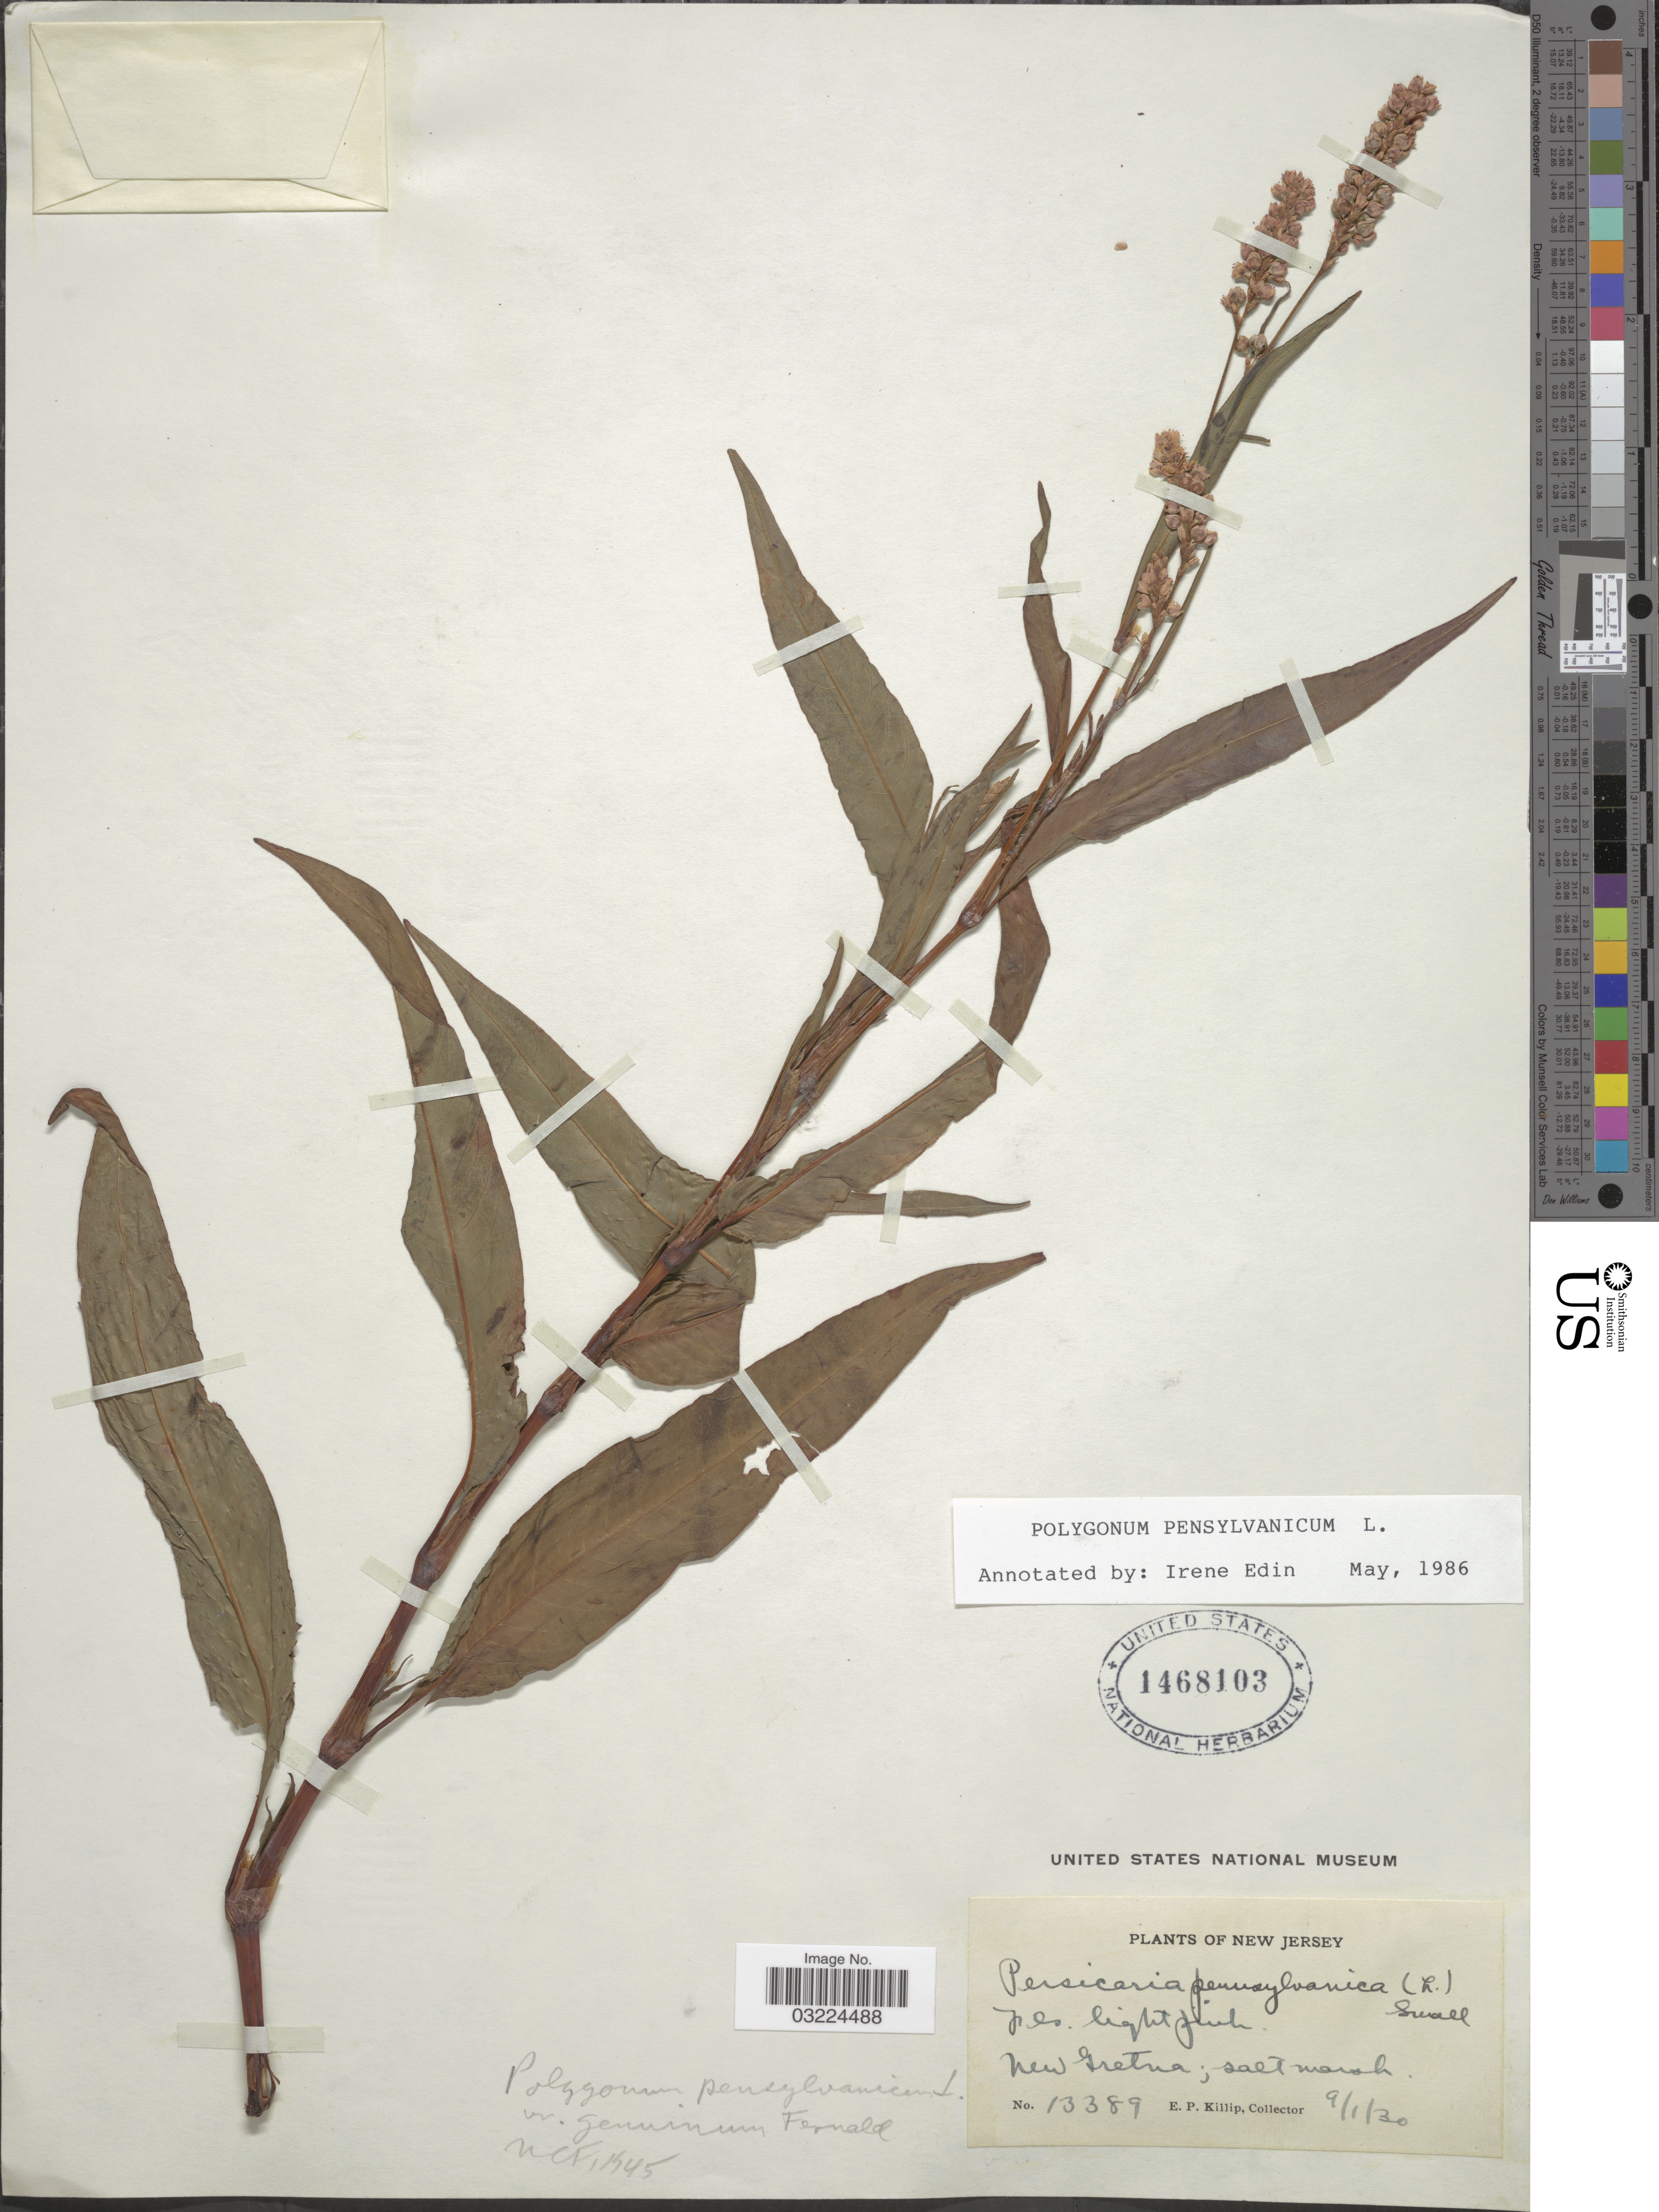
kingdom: Plantae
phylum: Tracheophyta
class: Magnoliopsida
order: Caryophyllales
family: Polygonaceae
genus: Persicaria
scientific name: Persicaria pensylvanica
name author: (L.) M. Gómez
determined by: Atha, D. E.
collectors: E. P. Killip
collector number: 13389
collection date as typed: Transcribed d/m/y: 1/9/30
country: United States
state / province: New Jersey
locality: New Gretna; salt marsh.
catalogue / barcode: US 1468103